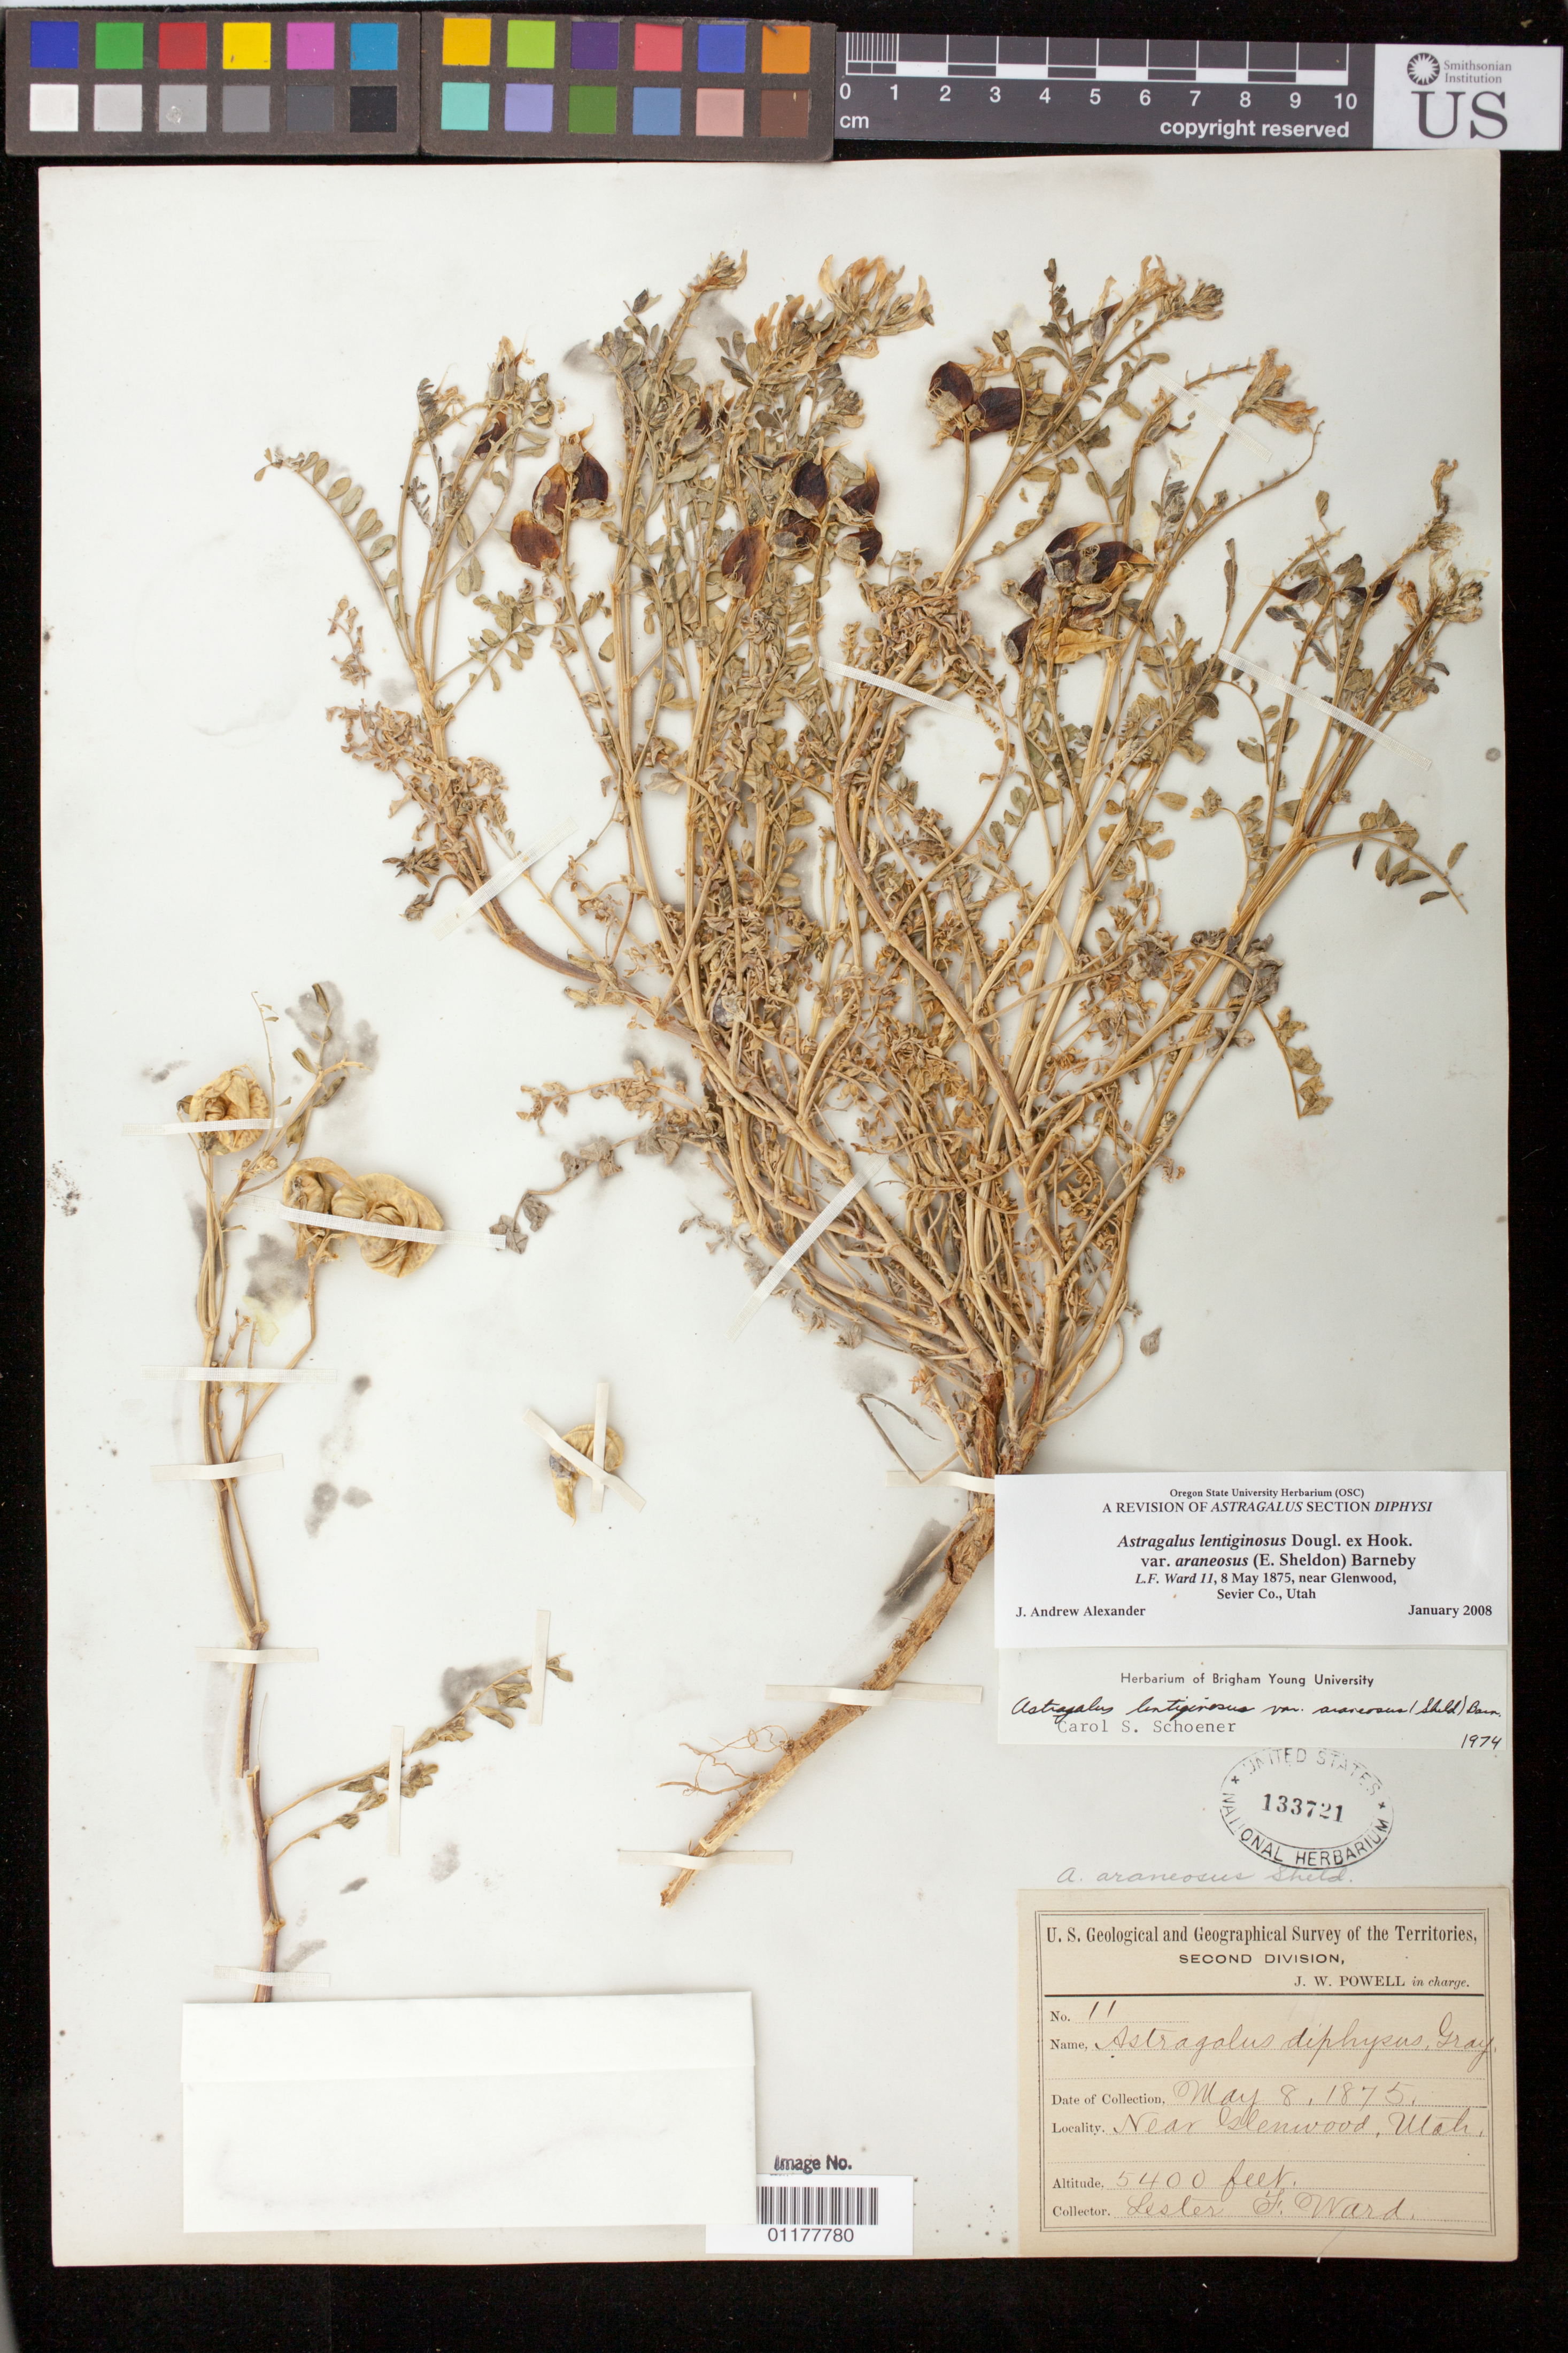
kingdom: Plantae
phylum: Tracheophyta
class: Magnoliopsida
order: Fabales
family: Fabaceae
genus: Astragalus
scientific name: Astragalus lentiginosus var. araneosus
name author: (E. Sheld.) Barneby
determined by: Alexander, J. A.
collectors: L. F. Ward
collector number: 11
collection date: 1875-05-08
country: United States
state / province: Utah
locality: Near Glenwood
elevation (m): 1646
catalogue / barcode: US 133721